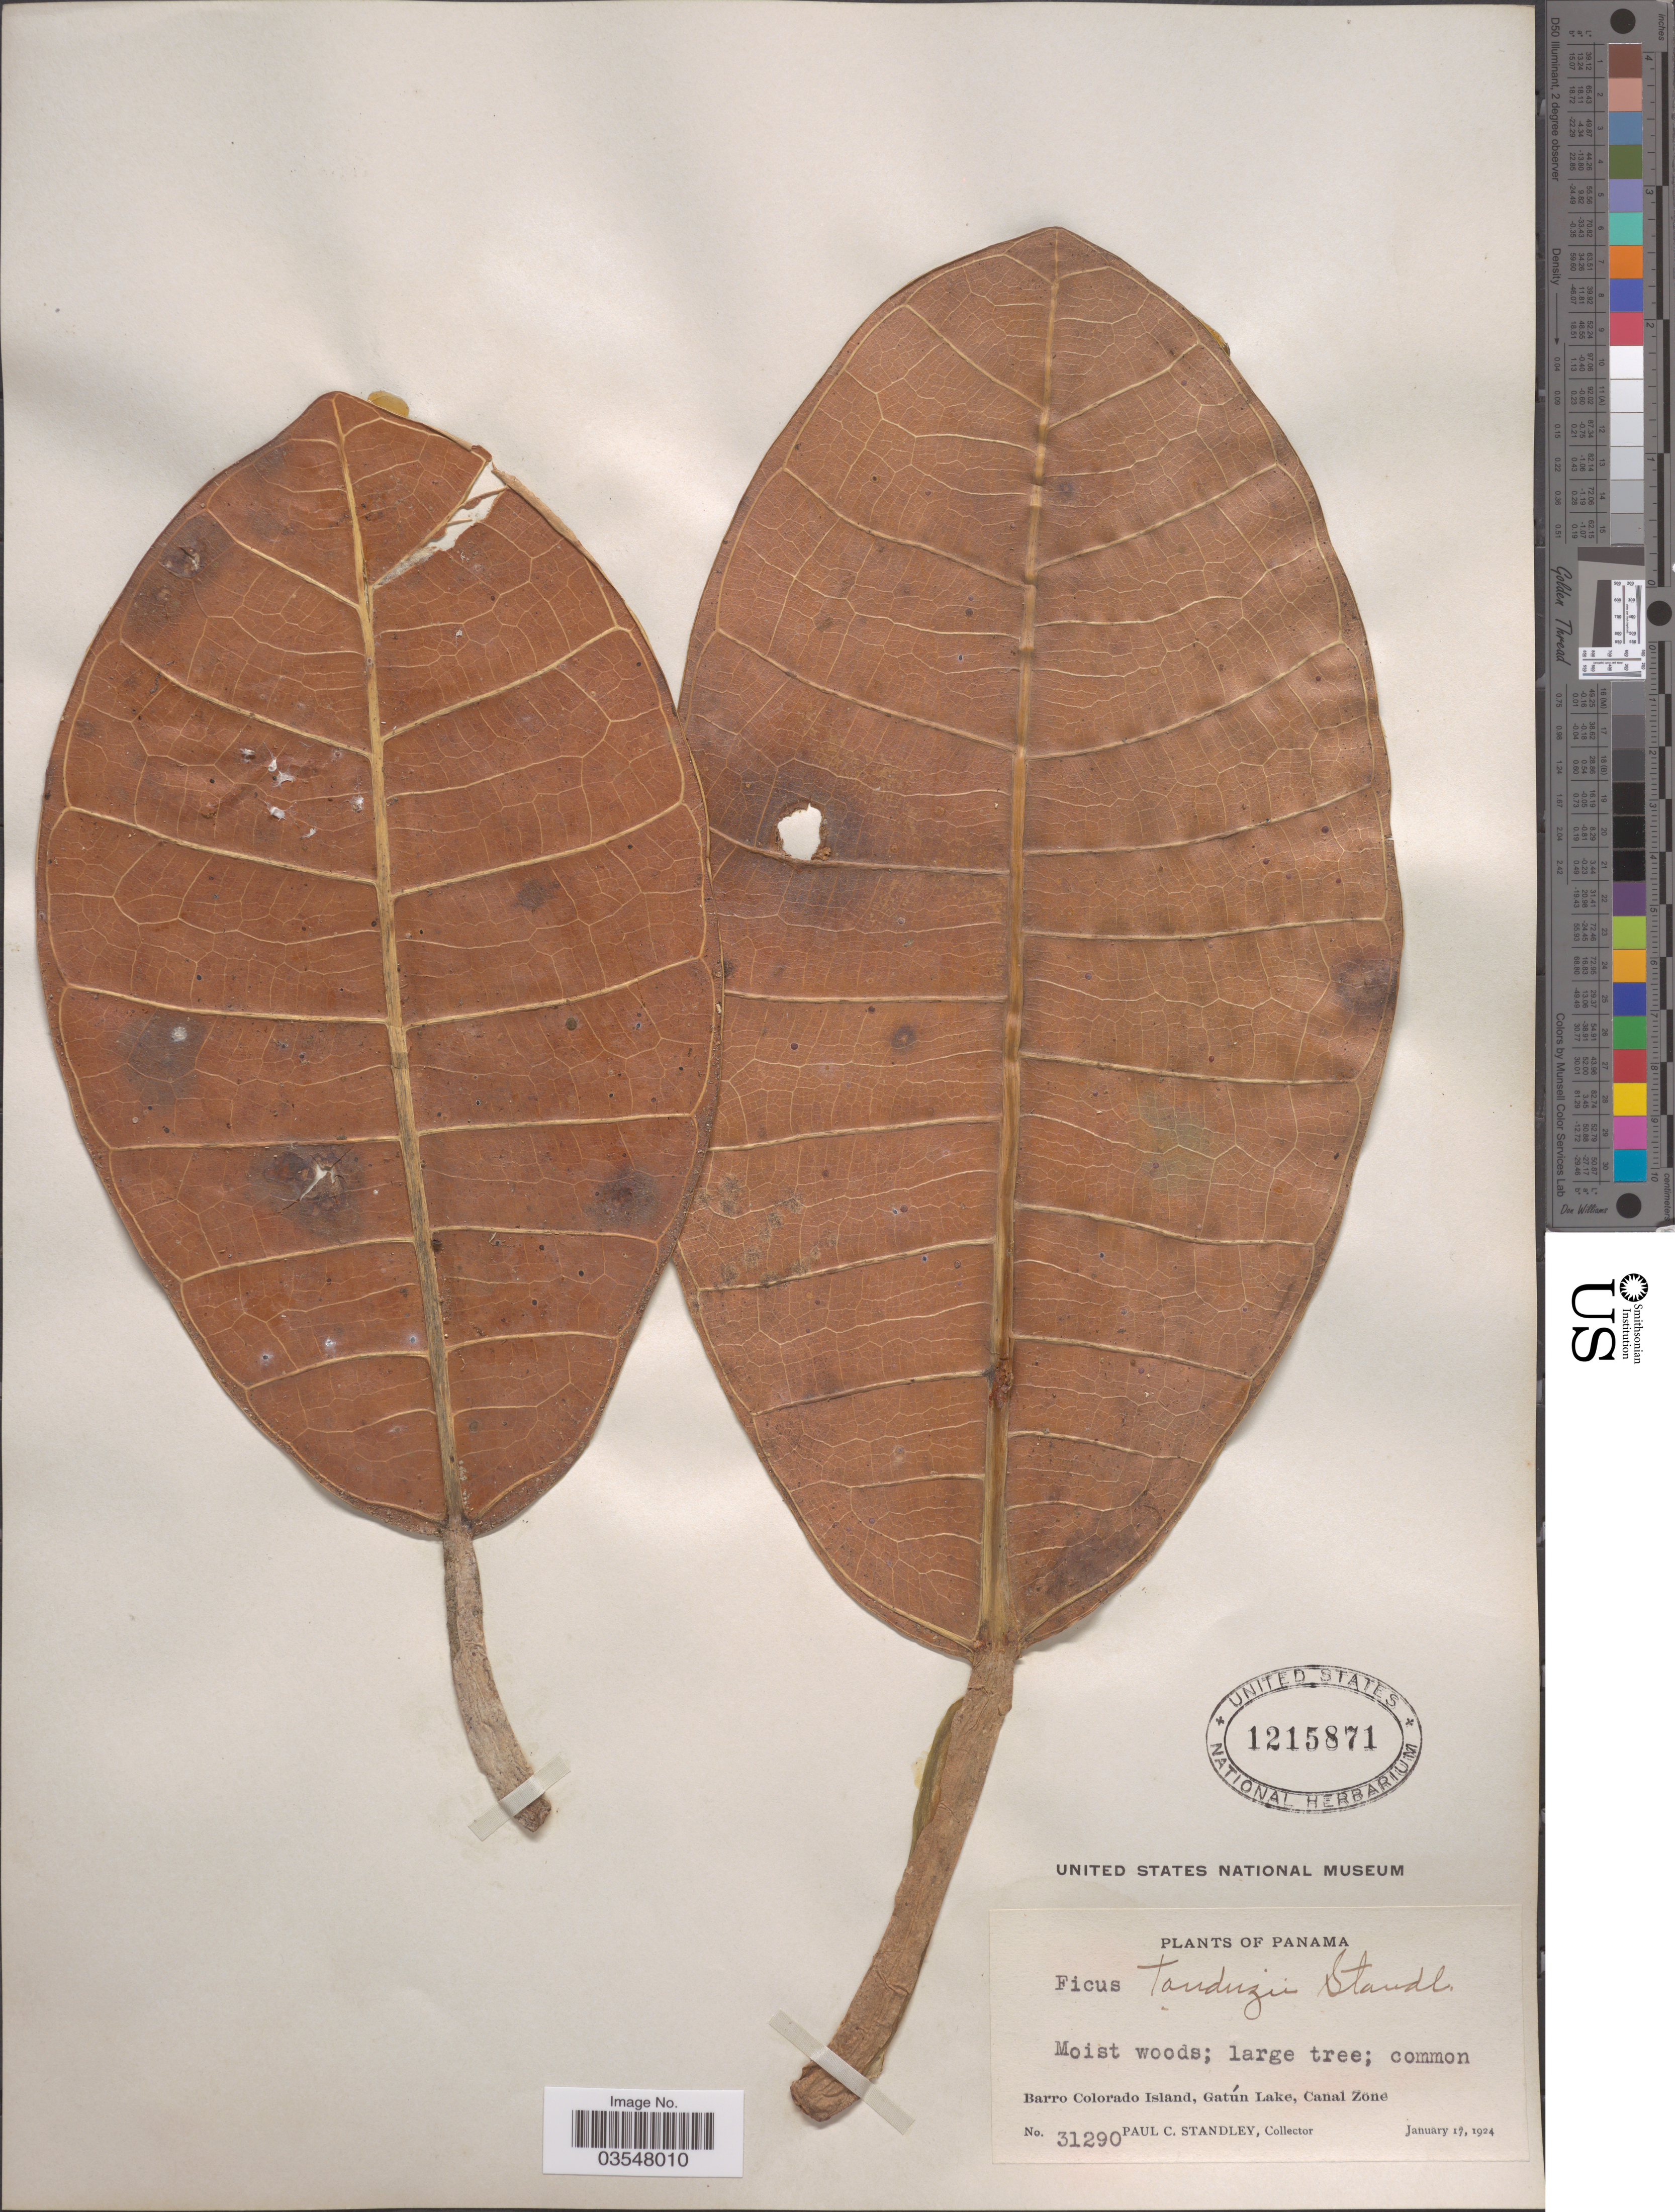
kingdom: Plantae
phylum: Tracheophyta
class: Magnoliopsida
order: Rosales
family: Moraceae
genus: Ficus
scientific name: Ficus tonduzii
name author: Standl.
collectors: P. C. Standley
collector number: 31290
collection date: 1924-01-17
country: Panama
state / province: Panamá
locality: Barro Colorado Island, Gatún Lake, Canal Zone.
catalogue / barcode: US 1215871